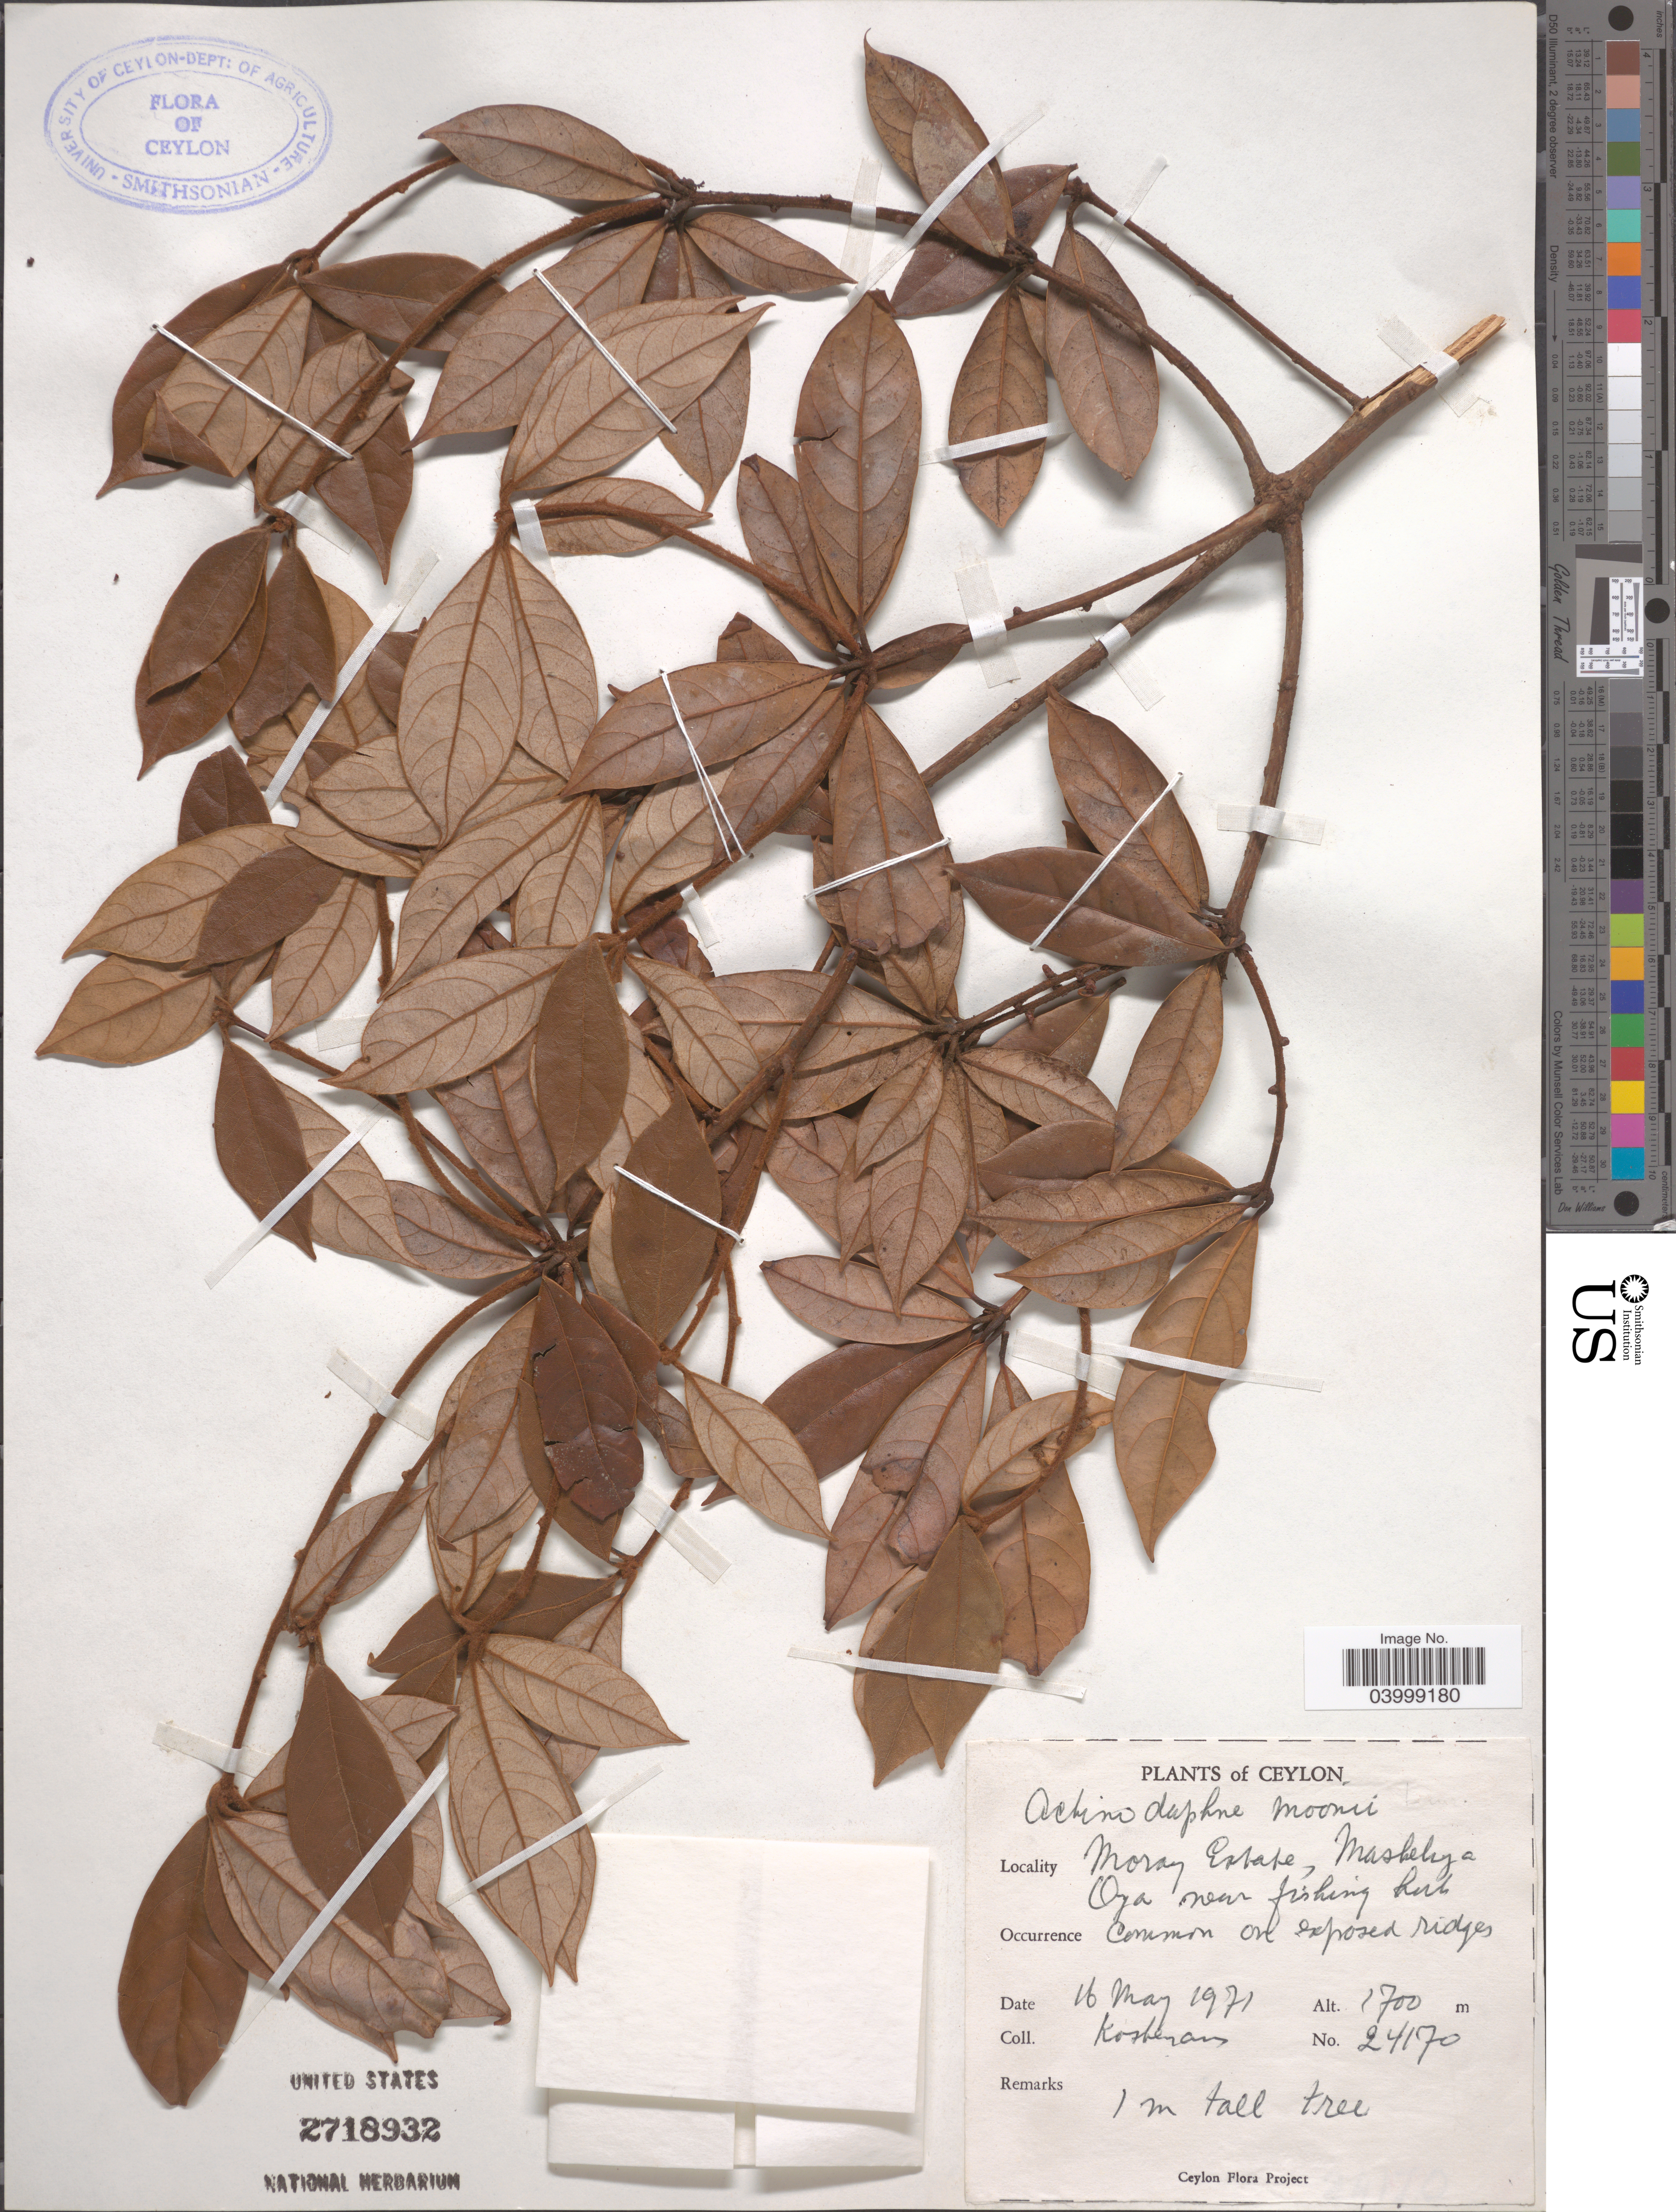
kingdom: Plantae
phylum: Tracheophyta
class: Magnoliopsida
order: Laurales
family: Lauraceae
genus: Actinodaphne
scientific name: Actinodaphne moonii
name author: Thwaites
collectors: Kostermans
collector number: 24170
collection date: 1971-05-16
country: Sri Lanka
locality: Ceylon. Moray Estate, Maskeliya Oya near fishing hut. On exposed ridges.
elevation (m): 1700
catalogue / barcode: US 2718932